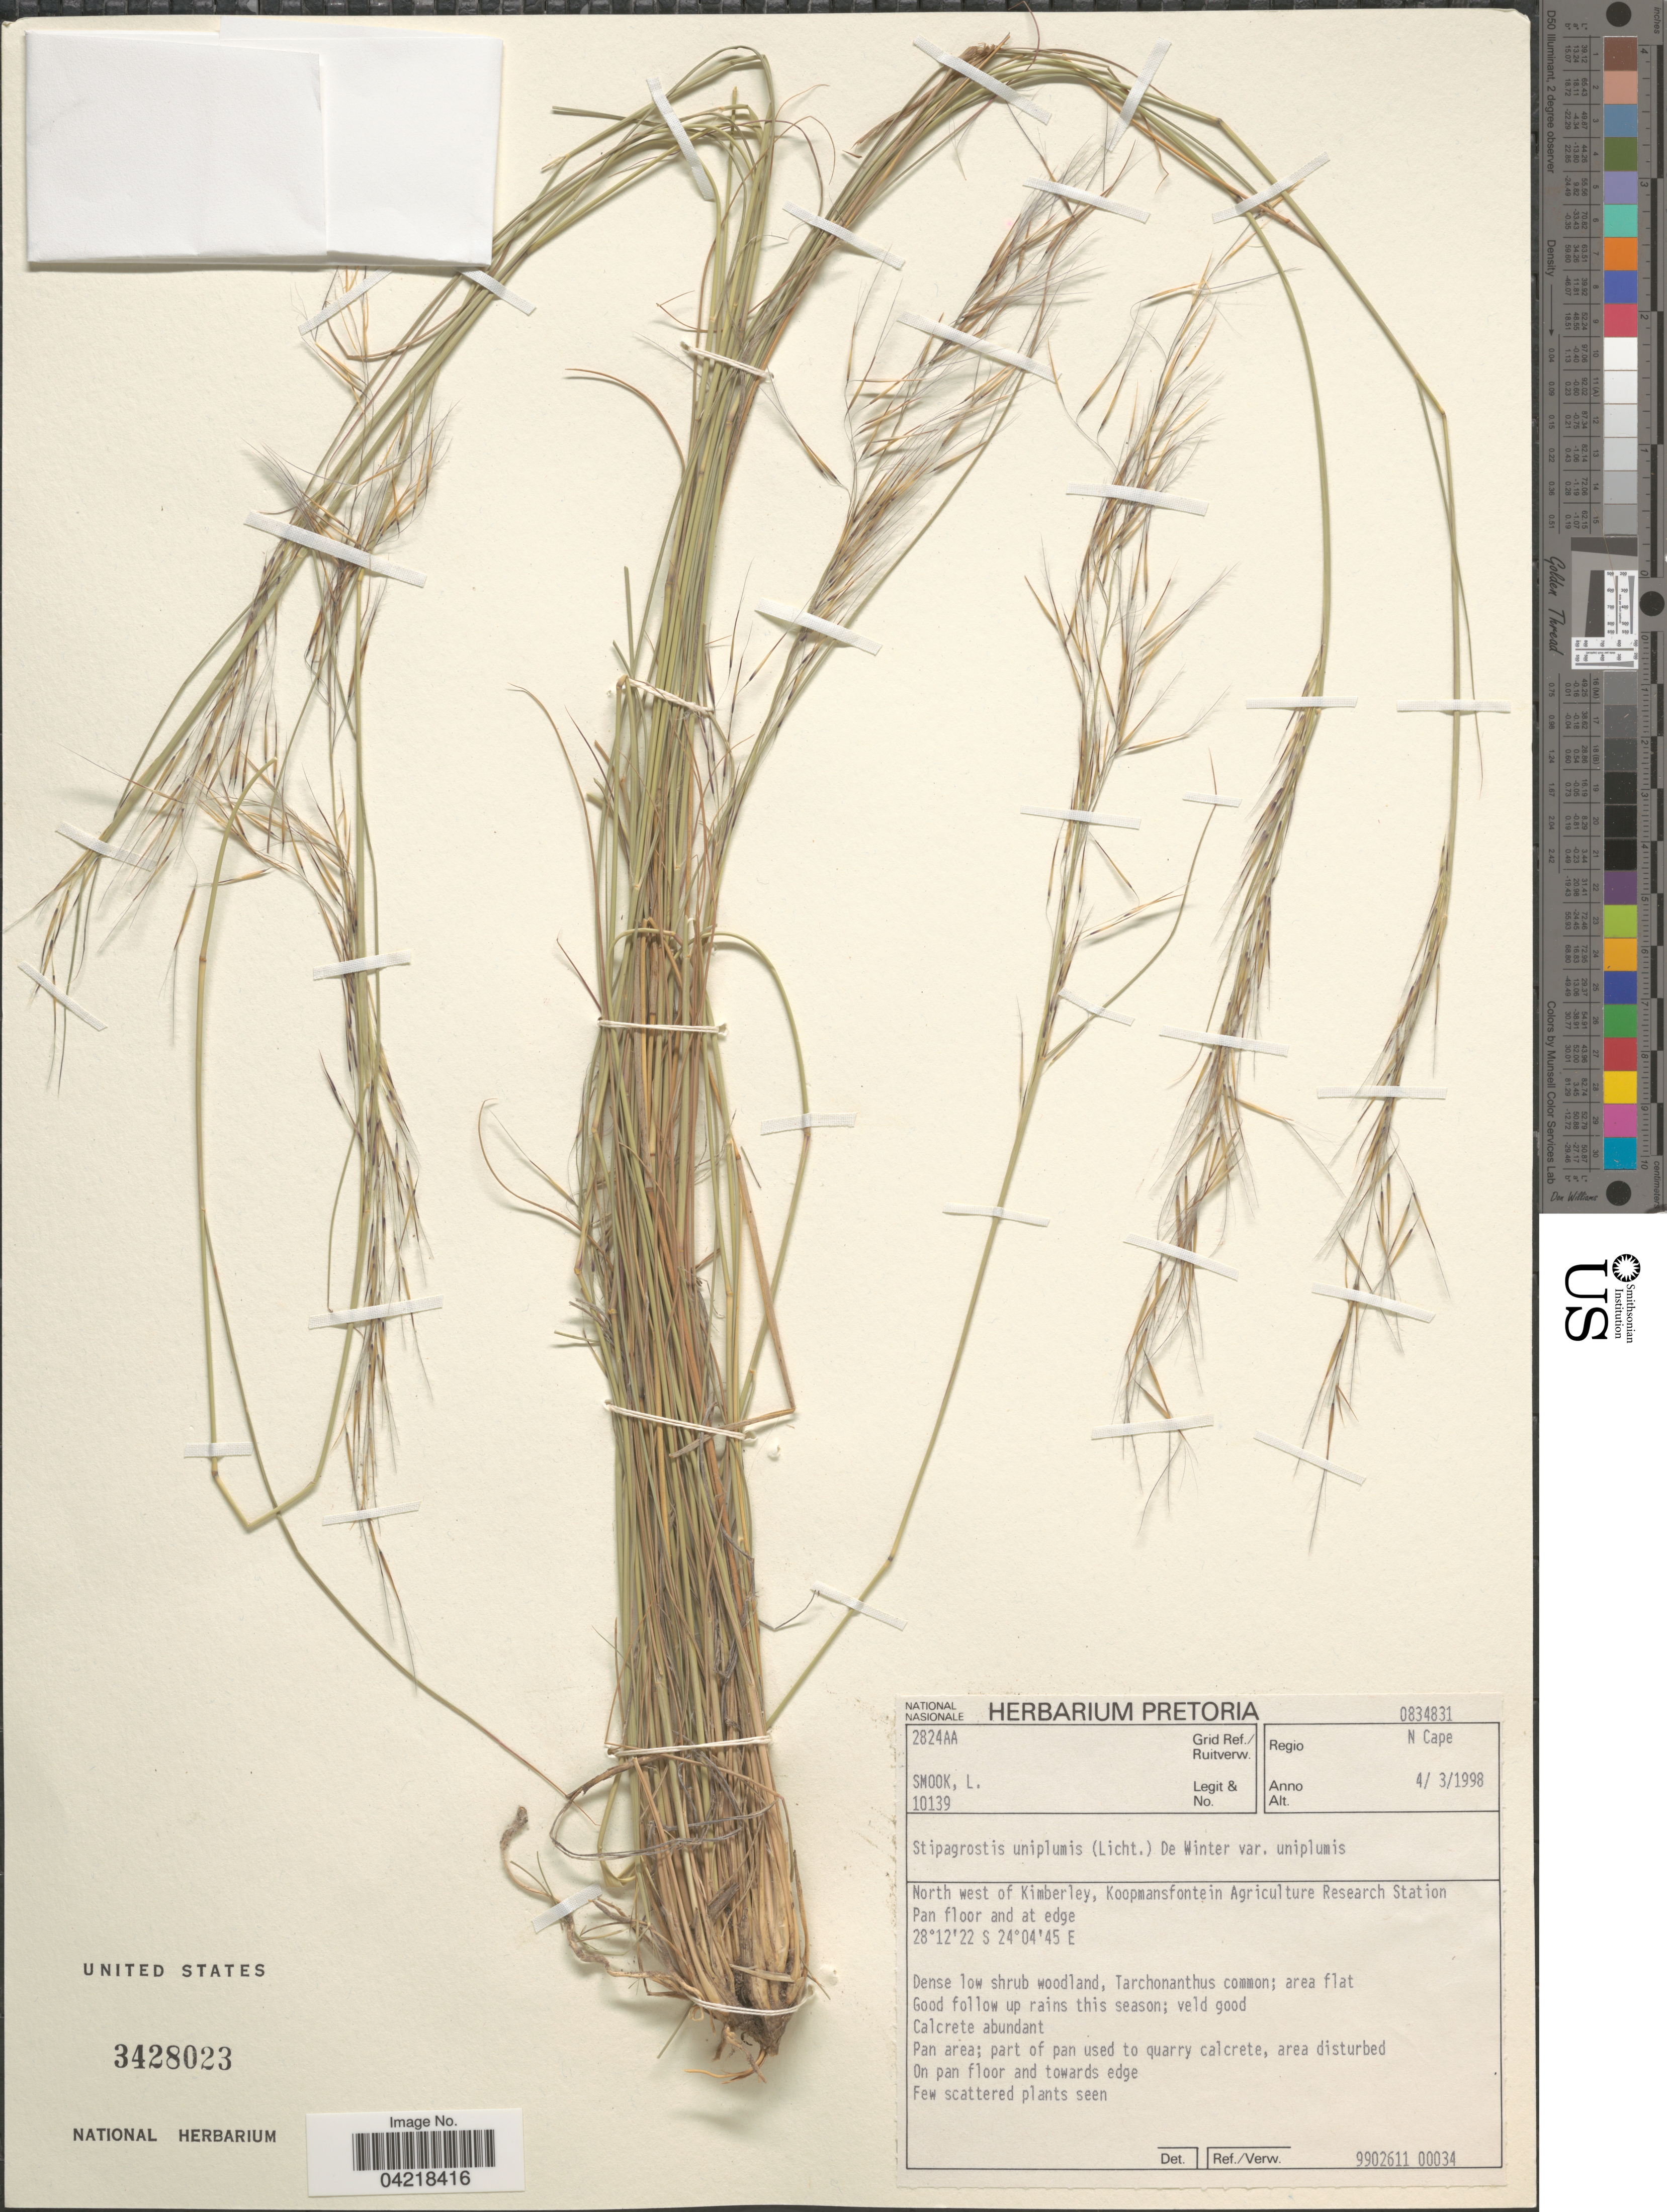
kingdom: Plantae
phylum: Tracheophyta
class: Liliopsida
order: Poales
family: Poaceae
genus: Stipagrostis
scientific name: Stipagrostis uniplumis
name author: (Licht.) De Winter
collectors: L. Smook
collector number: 10139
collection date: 1998-03-04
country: South Africa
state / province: Northern Cape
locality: Grid Ref./Ruitverw. 2824AA. Regio N Cape. North west of Kimberley, Koopmansfontein in Agriculture Research Station. Pan floor and at edge.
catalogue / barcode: US 3428023